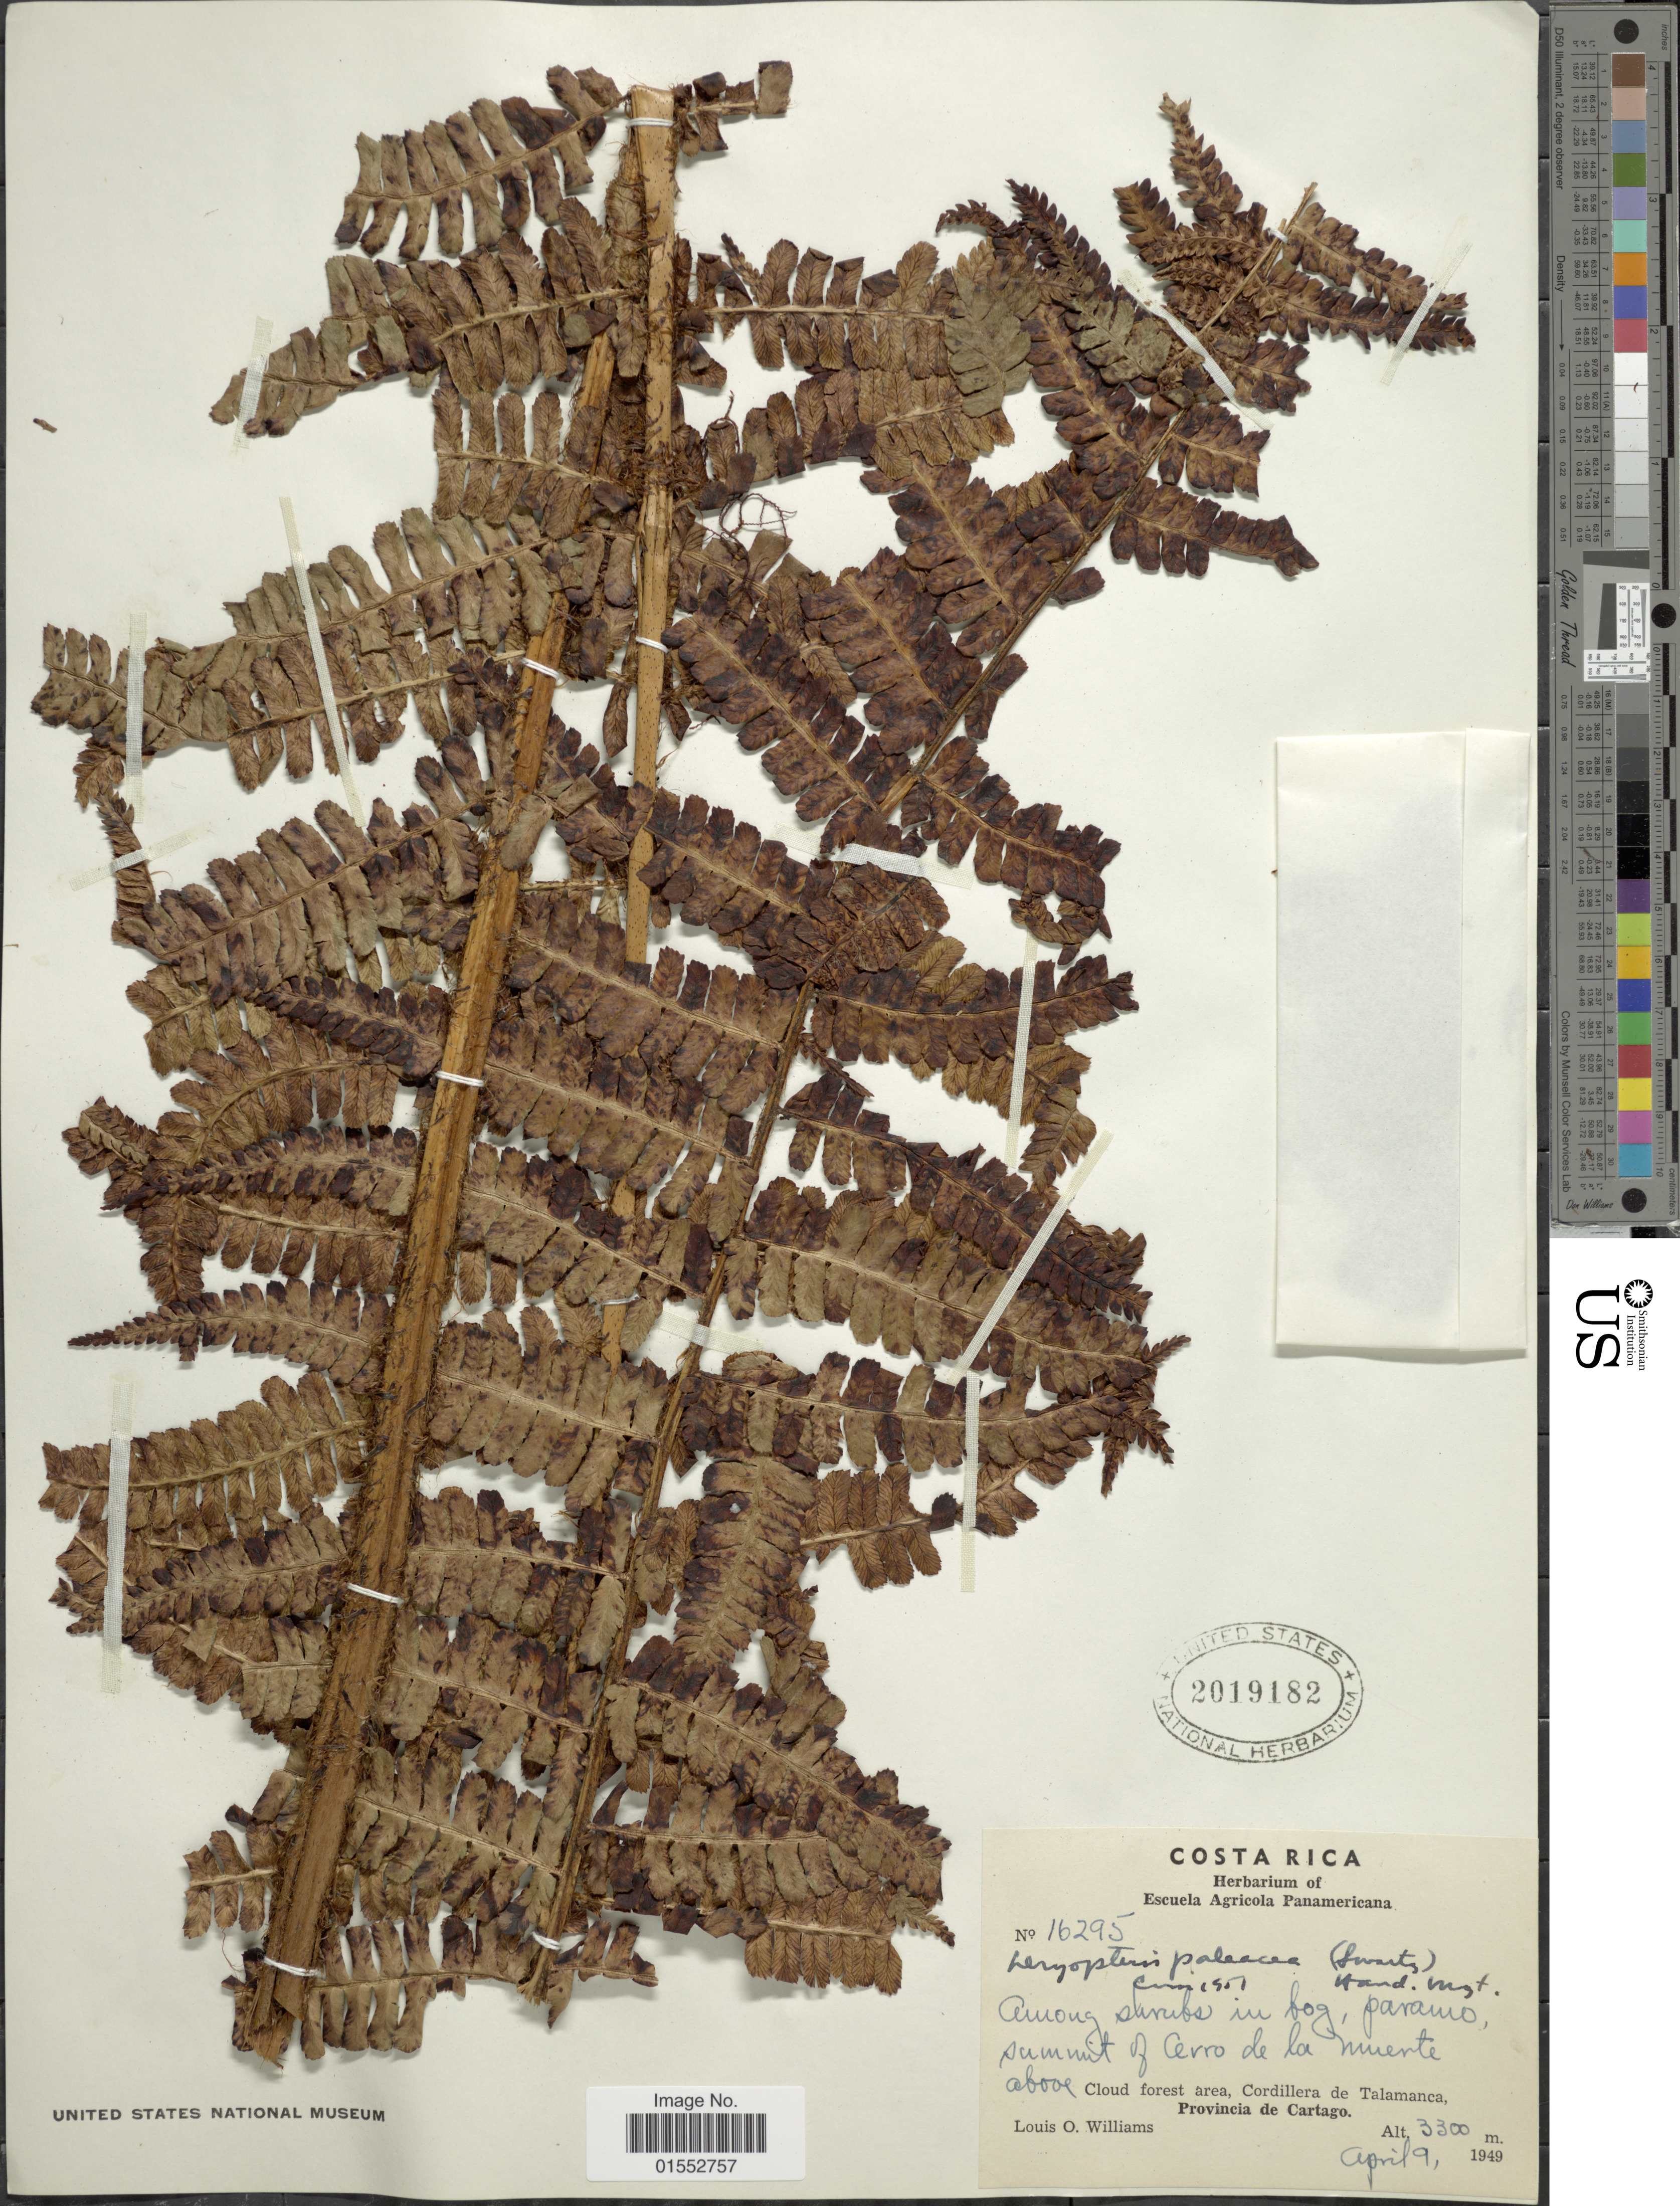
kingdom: Plantae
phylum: Tracheophyta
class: Polypodiopsida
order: Polypodiales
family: Dryopteridaceae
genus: Dryopteris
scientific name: Dryopteris wallichiana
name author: (Spreng.) Hyl.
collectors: L. O. Williams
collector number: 16295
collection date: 1949-04-09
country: Costa Rica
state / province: Cartago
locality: Paramo, summit of Cerro de la Muerte above Cloud forest area, Cordillera de Talamanca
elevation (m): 3300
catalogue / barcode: US 2019182